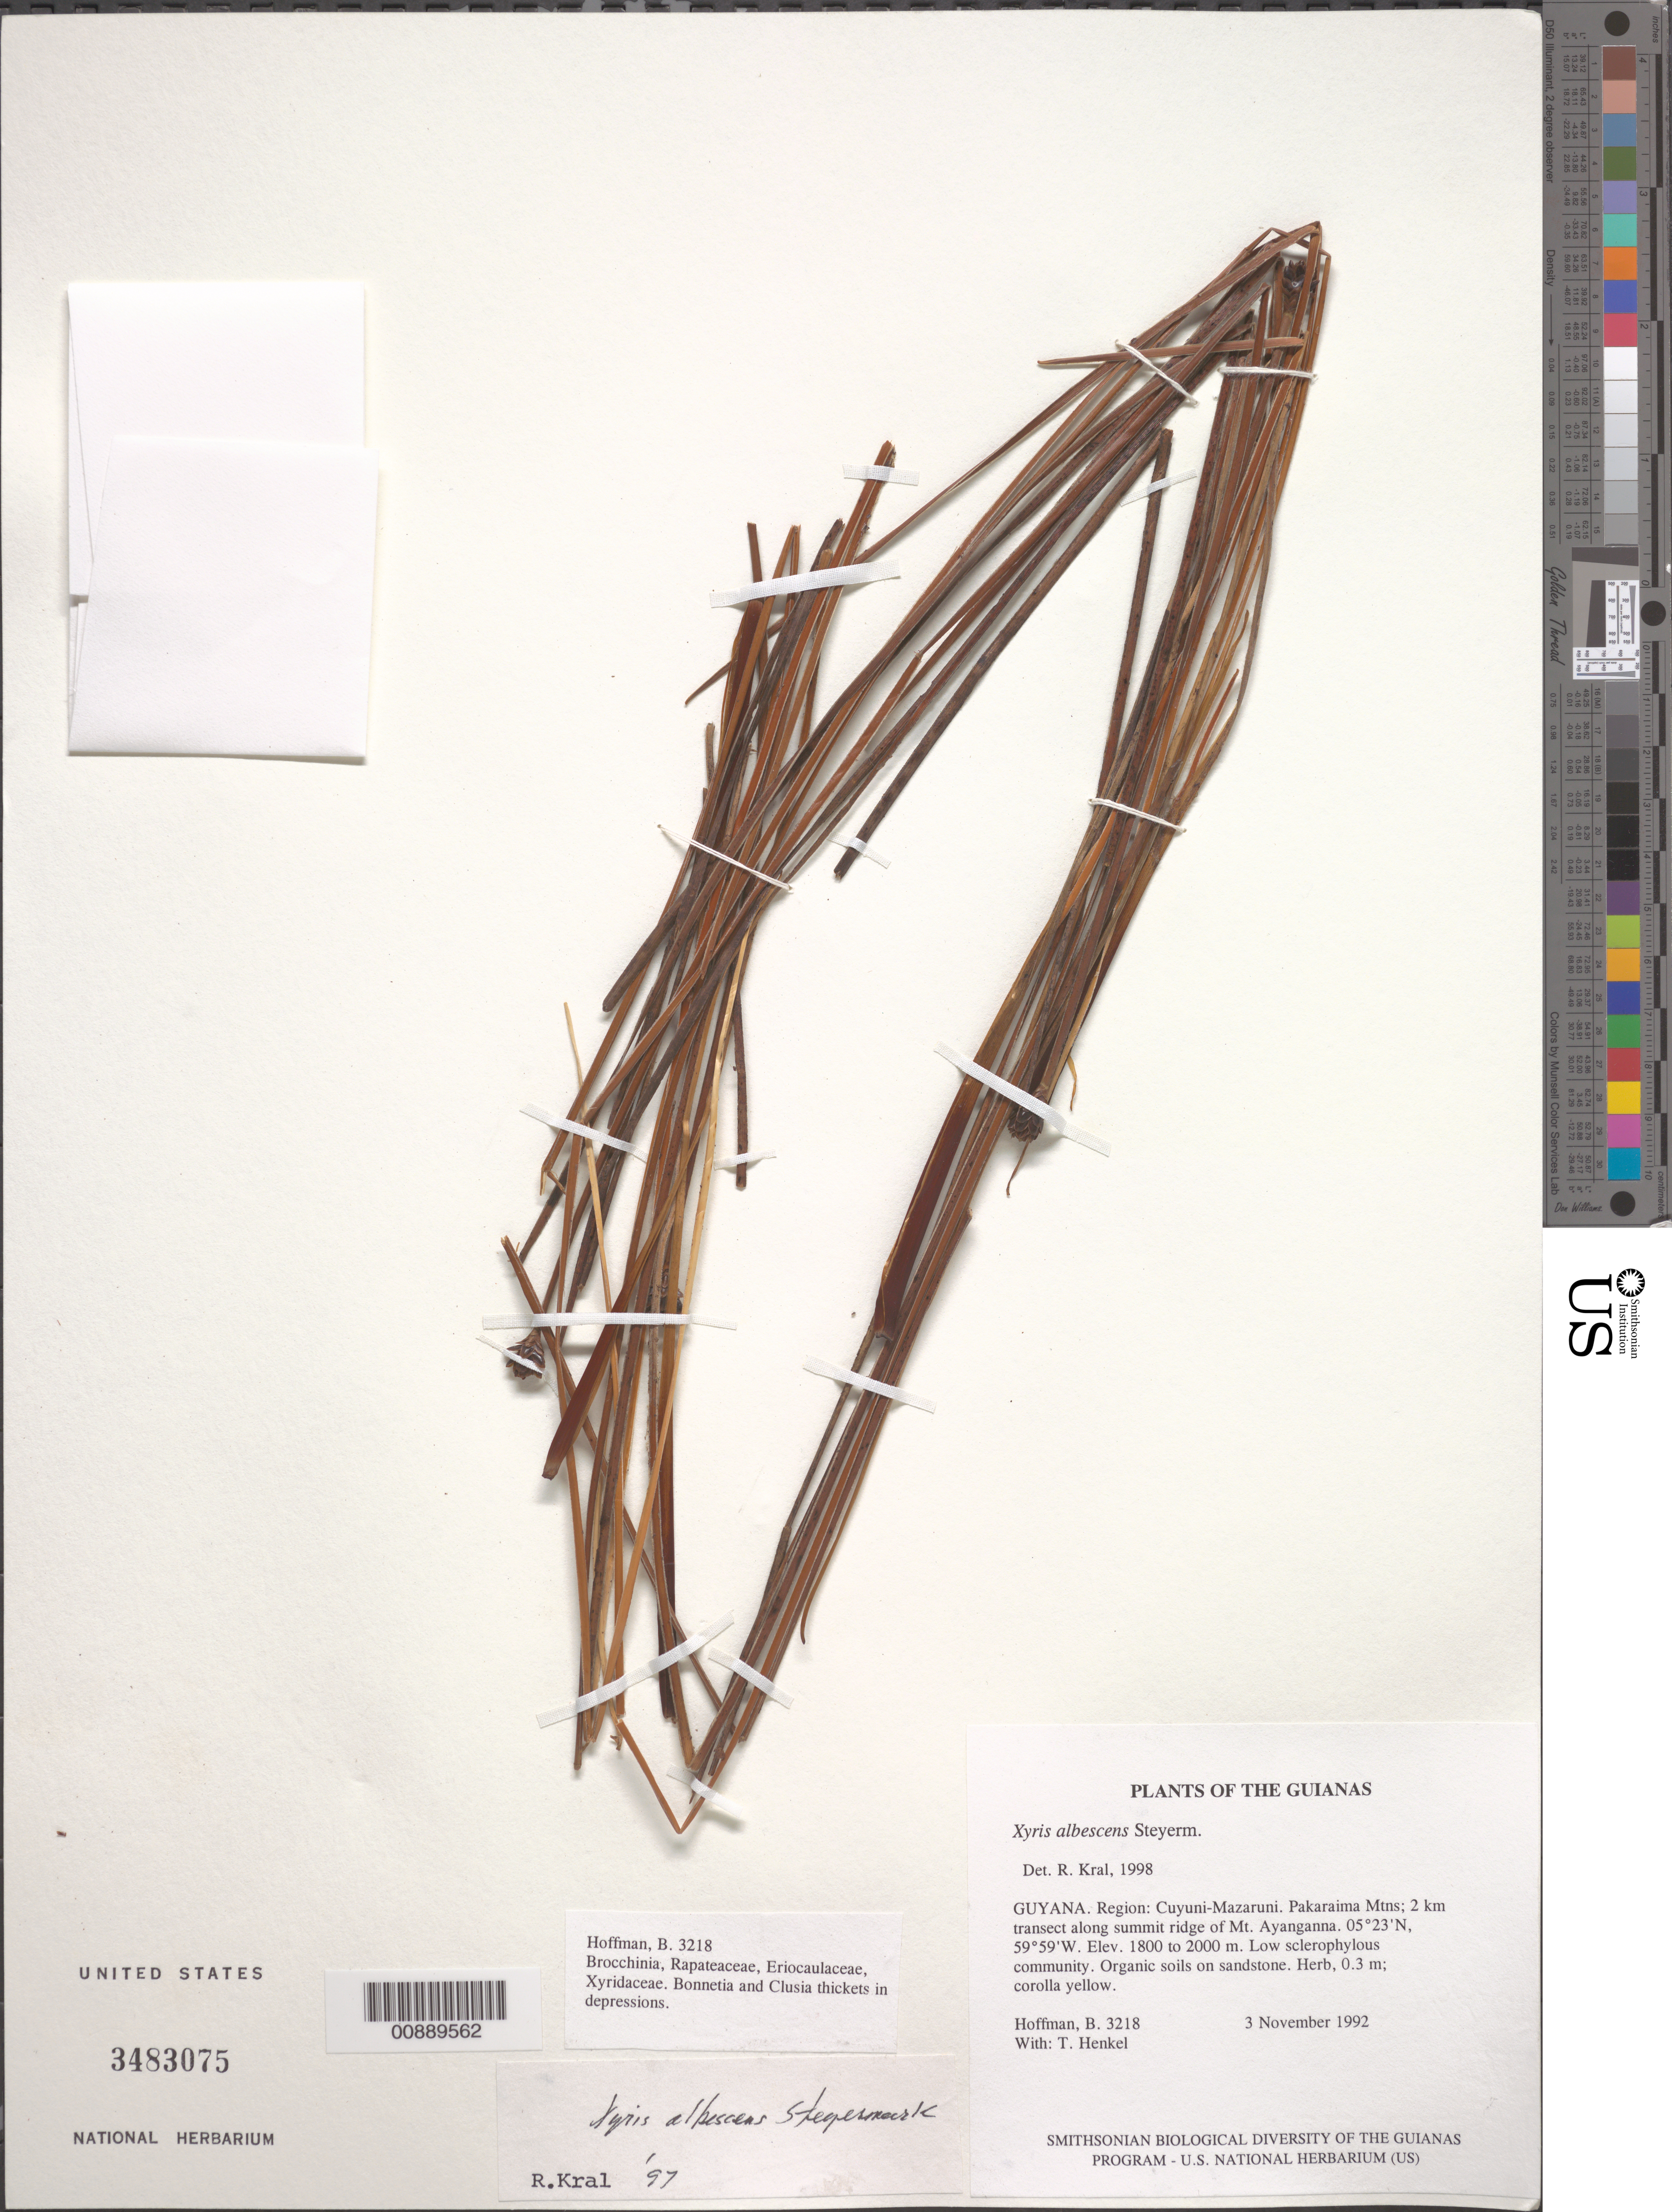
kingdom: Plantae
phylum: Tracheophyta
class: Liliopsida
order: Poales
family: Xyridaceae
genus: Xyris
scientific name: Xyris albescens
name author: Steyerm.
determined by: Kral, Robert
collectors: B. Hoffman & T. Henkel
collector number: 3218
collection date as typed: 3 November 1992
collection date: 1992-11-03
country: Guyana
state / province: Cuyuni-Mazaruni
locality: Pakaraima Mountains; 2 km transect along summit ridge of Mt. Ayanganna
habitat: Low sclerophylous community. Organic soils on sandstone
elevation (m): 1800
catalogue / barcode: US 3483075